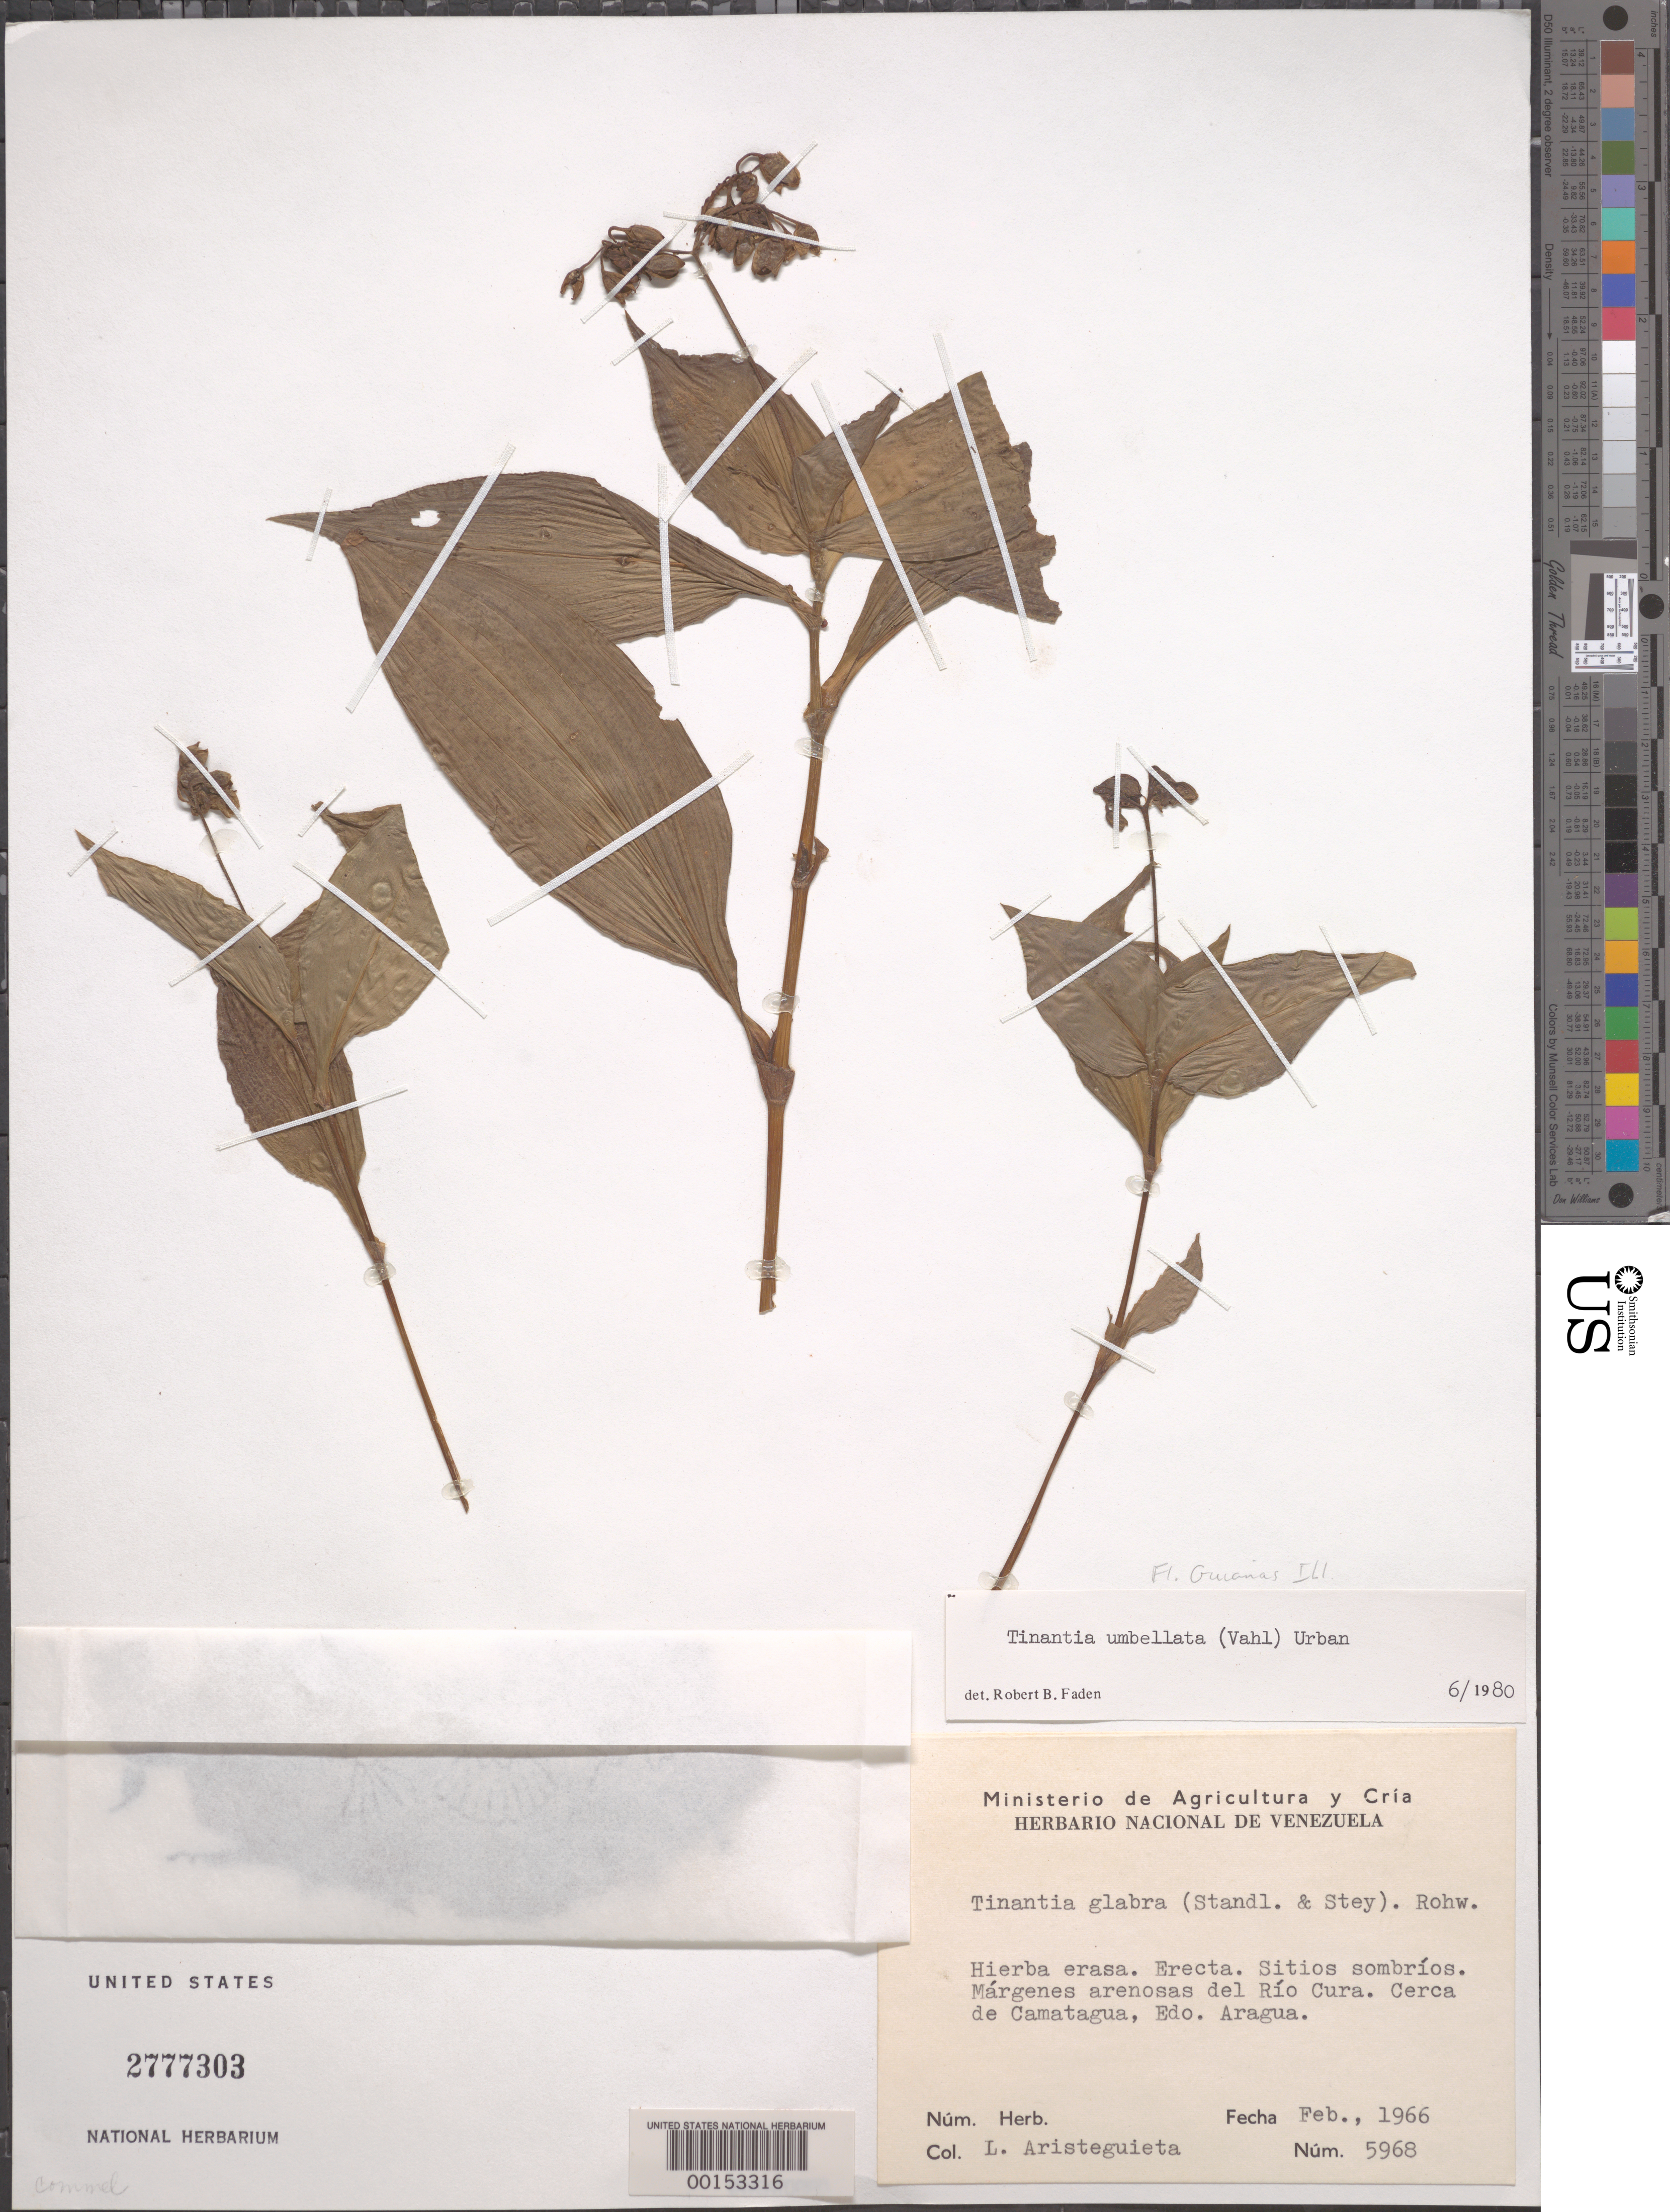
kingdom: Plantae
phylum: Tracheophyta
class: Liliopsida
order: Commelinales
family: Commelinaceae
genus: Tinantia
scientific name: Tinantia umbellata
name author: (Vahl) Urb.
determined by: Faden, Robert B., (US), Smithsonian Institution - National Museum of Natural History (UNITED STATES)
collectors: L. Aristeguieta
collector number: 5968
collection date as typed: Feb 1966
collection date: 1966-02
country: Venezuela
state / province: Aragua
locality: Rio cura, camatagua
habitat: Sandy riverbank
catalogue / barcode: US 2777303